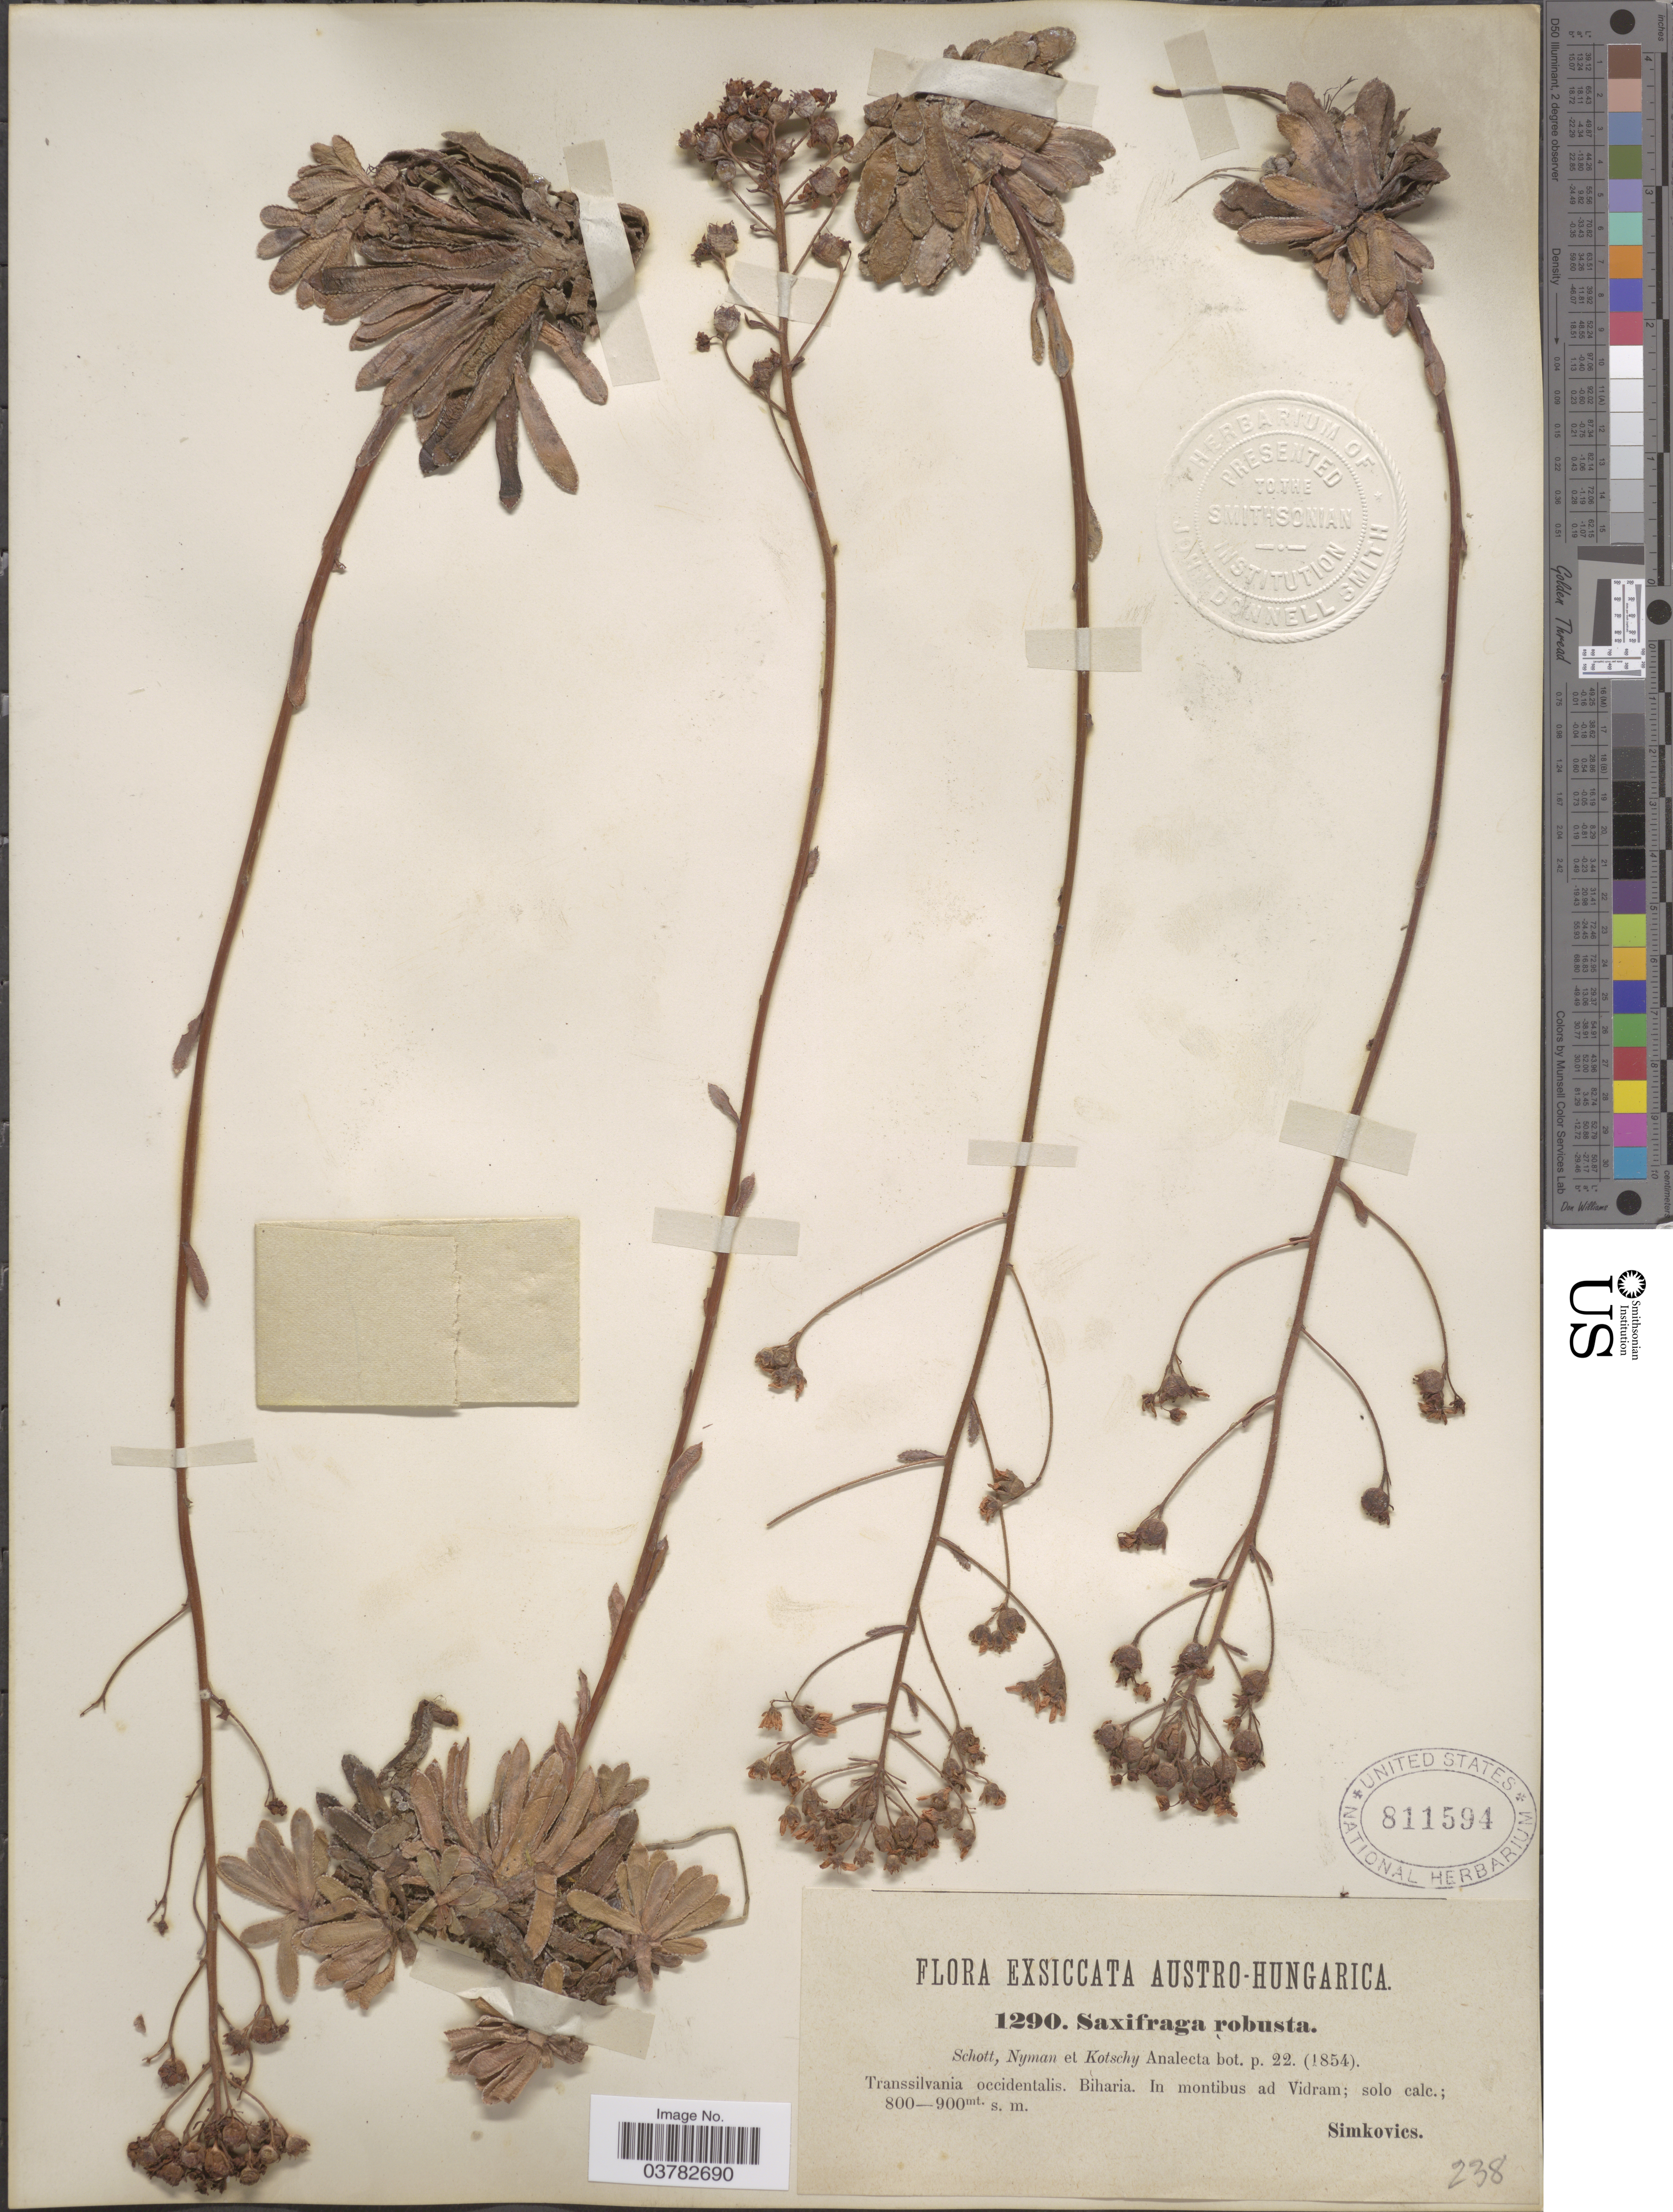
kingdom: Plantae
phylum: Tracheophyta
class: Magnoliopsida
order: Saxifragales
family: Saxifragaceae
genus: Saxifraga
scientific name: Saxifraga robusta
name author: Schott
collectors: -. Simkovics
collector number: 1290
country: Hungary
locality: Austro-Hungarica. Transsilvania occidentalis. Biharia. In montibus ad Vidram.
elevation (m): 800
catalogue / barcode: US 811594